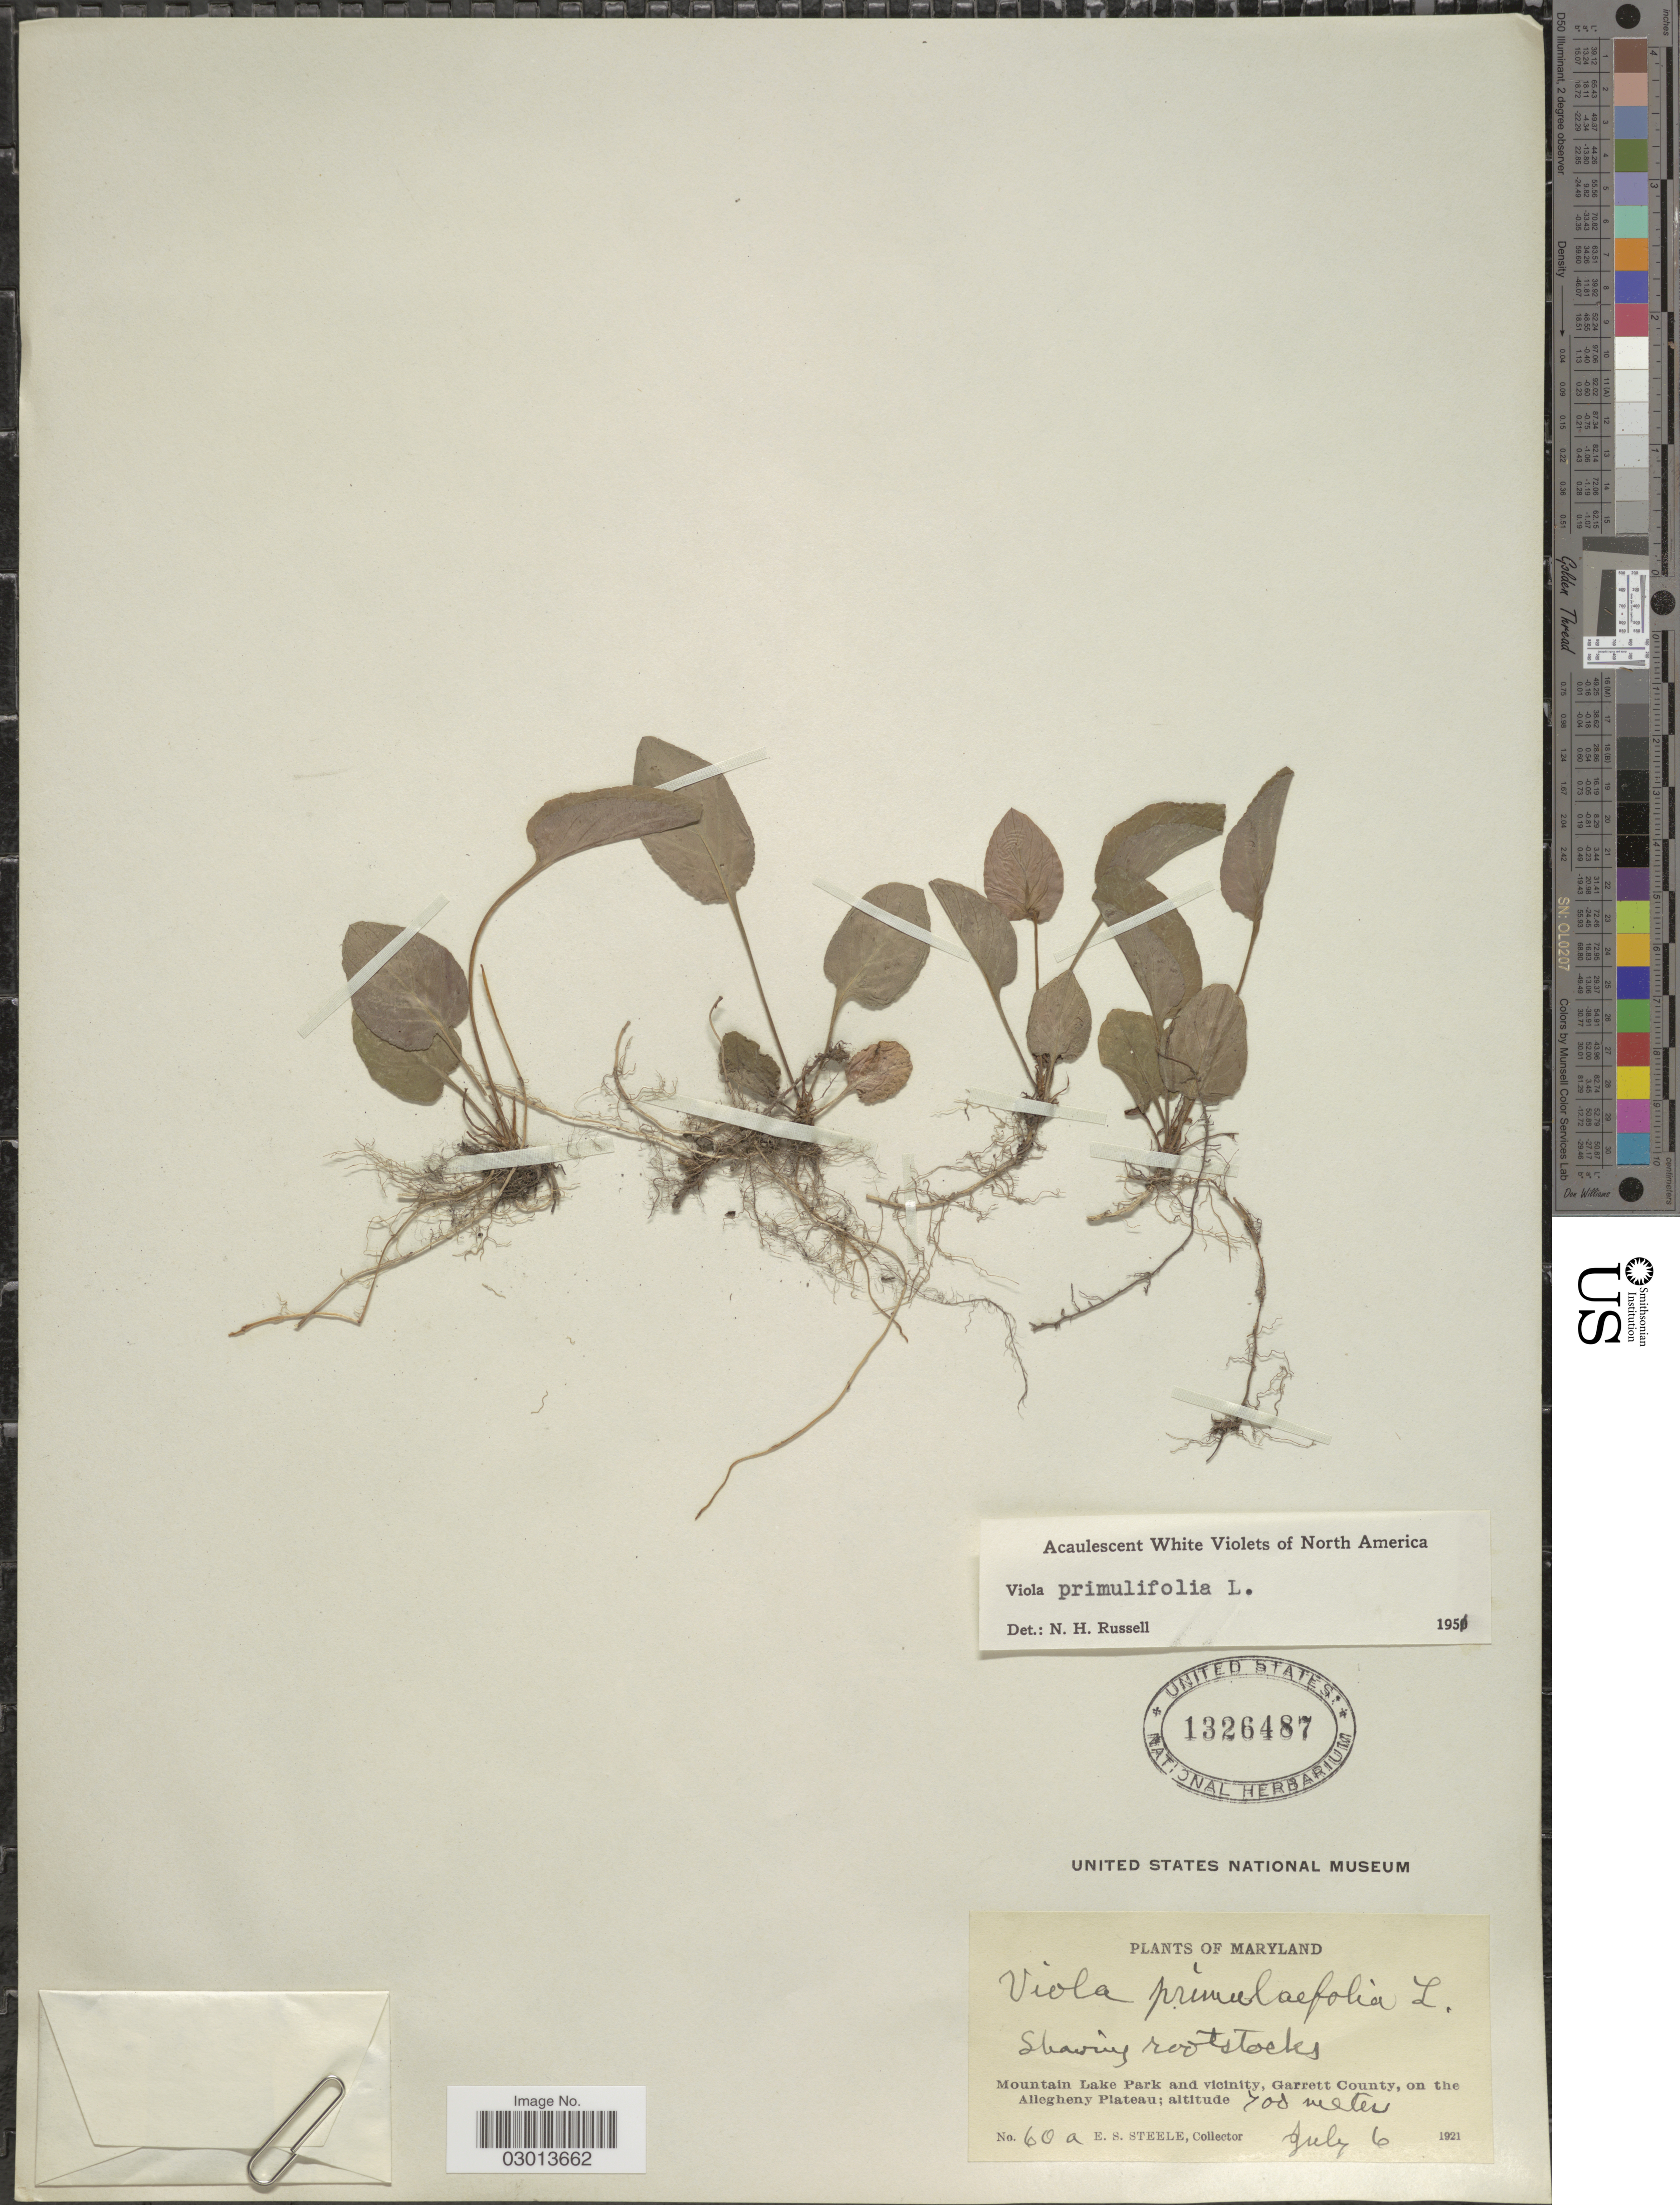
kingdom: Plantae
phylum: Tracheophyta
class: Magnoliopsida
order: Malpighiales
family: Violaceae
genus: Viola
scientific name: Viola primulifolia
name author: L.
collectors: E. Steele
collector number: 60a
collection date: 1921-07-06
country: United States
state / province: Maryland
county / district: Garrett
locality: Mountain Lake Park and vicinity, Garrett County, on the Allegheny Plateau.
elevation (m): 700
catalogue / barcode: US 1326487